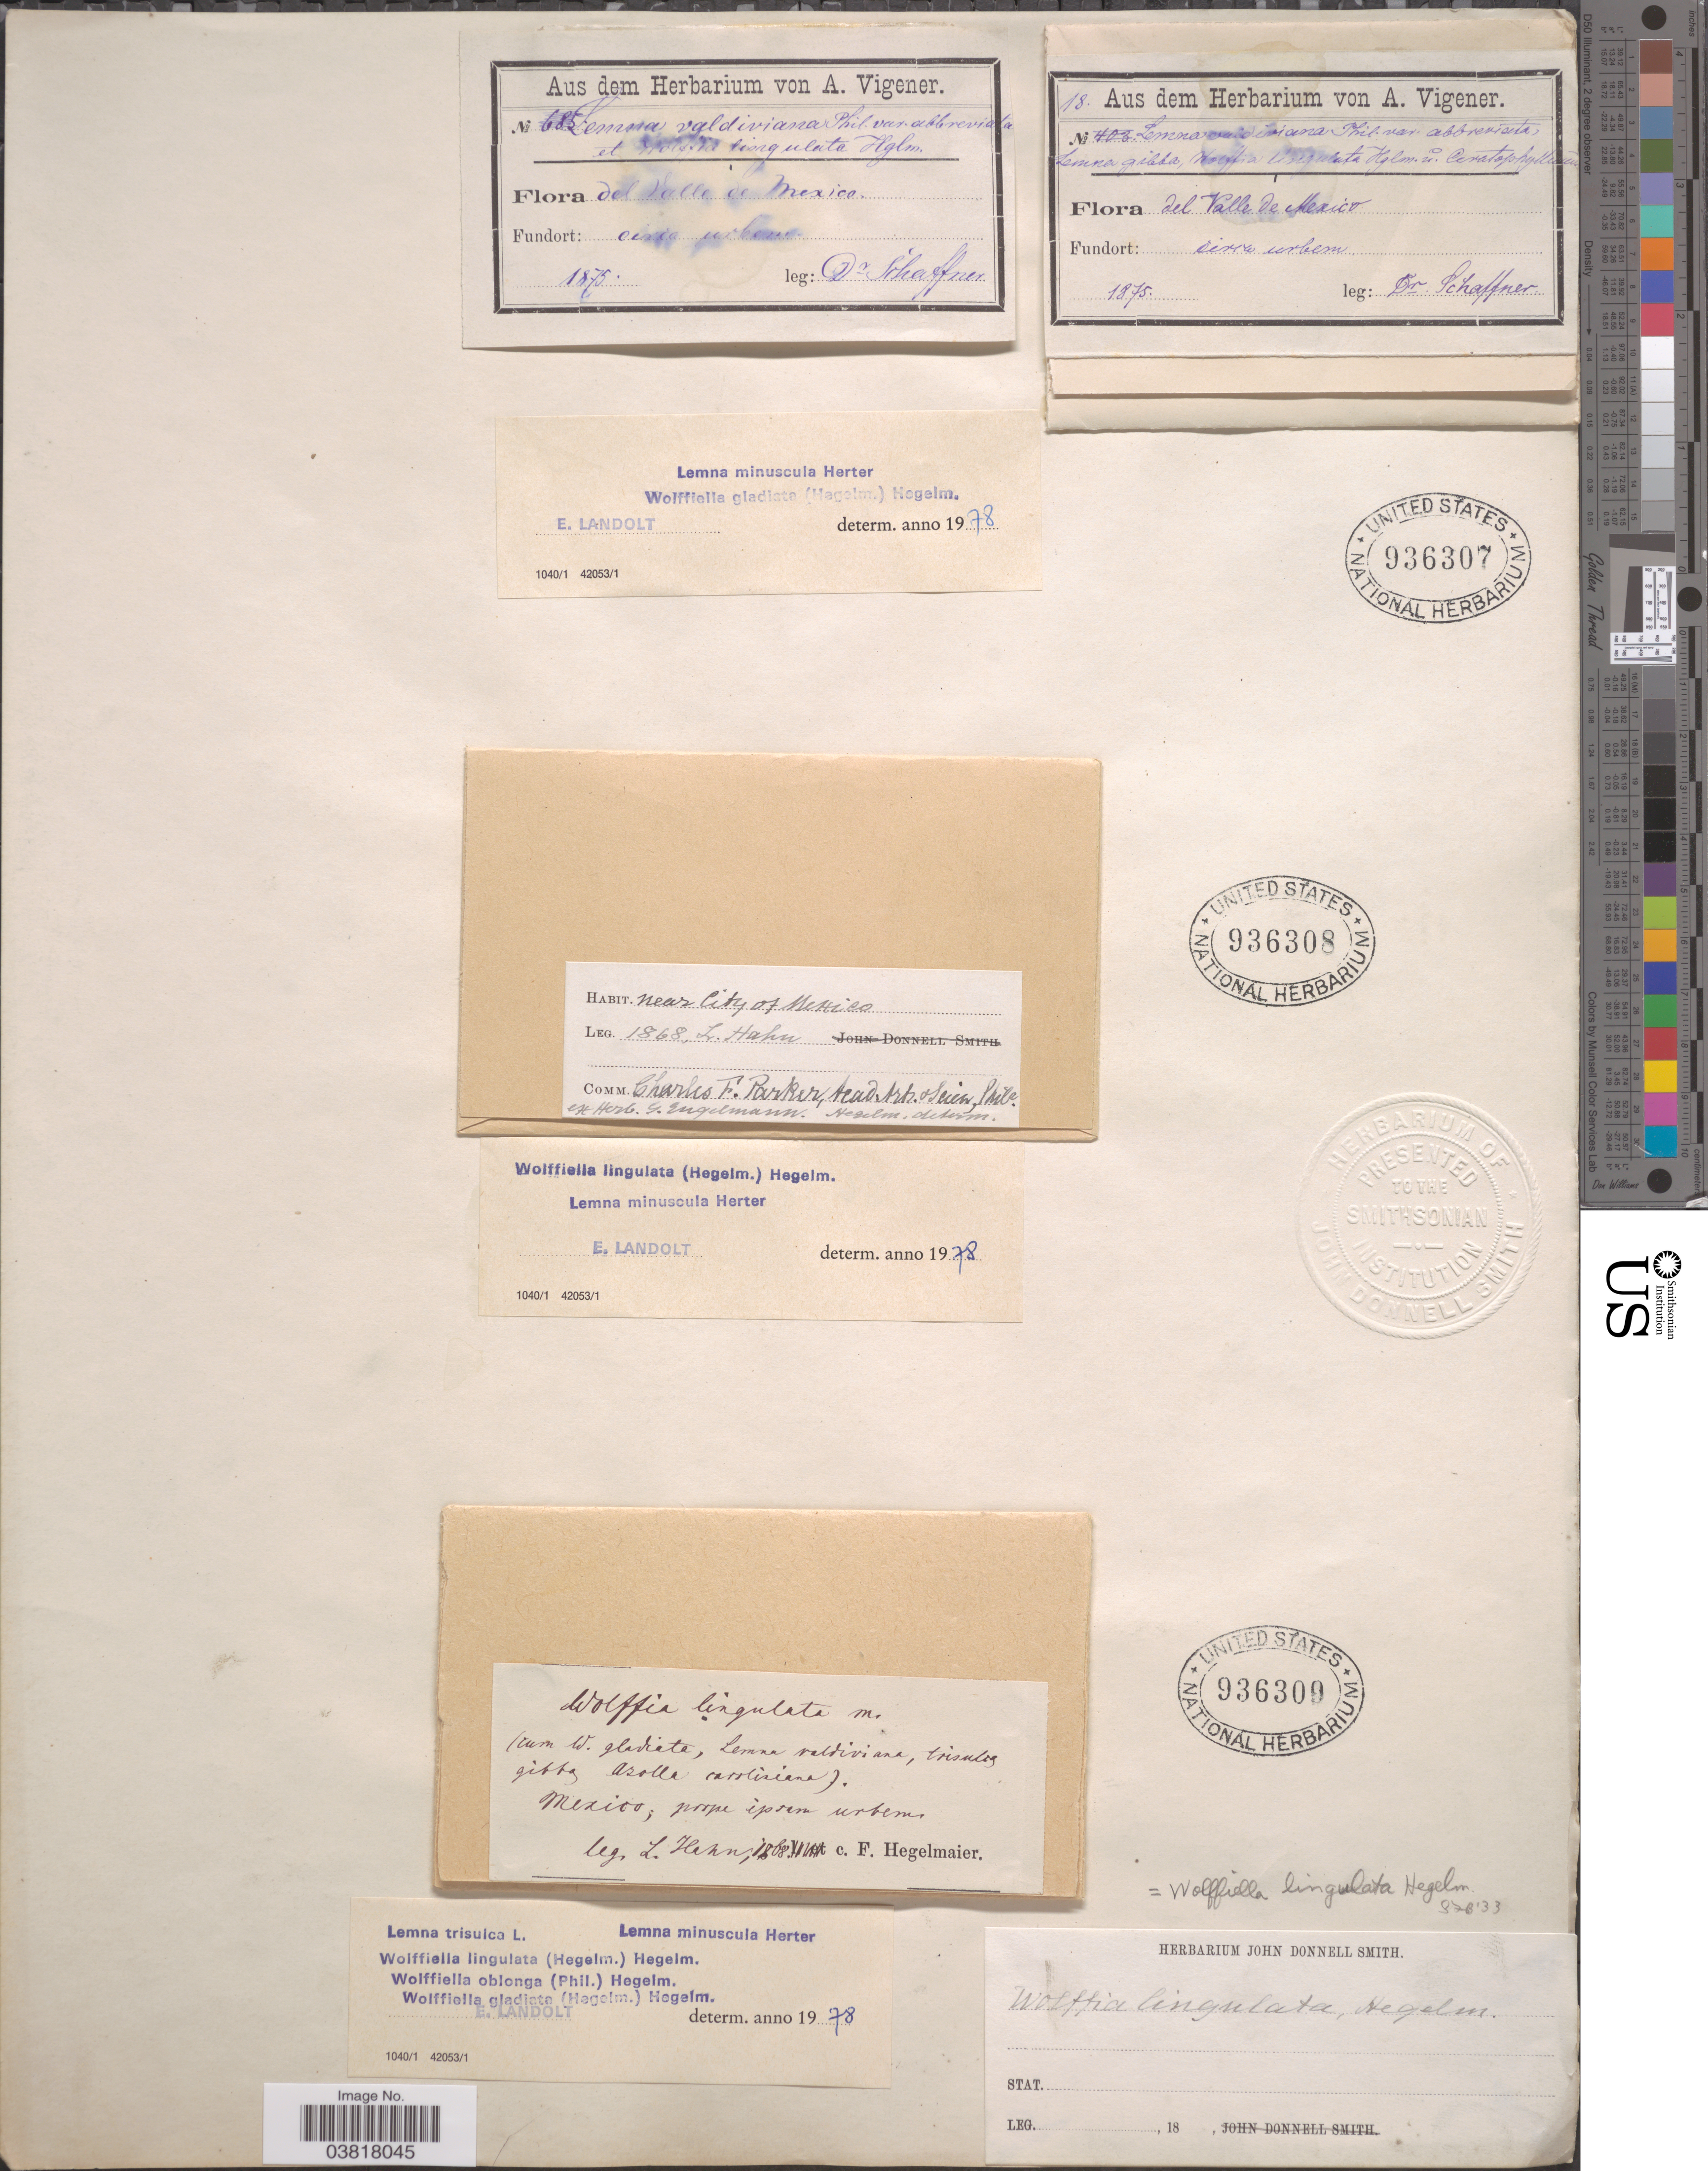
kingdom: Plantae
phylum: Tracheophyta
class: Liliopsida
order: Alismatales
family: Araceae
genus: Wolffiella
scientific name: Wolffiella lingulata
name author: Hegelm.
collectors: L. Hahn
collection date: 1808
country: Mexico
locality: Prope ipsen urbem.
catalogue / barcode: US 936300